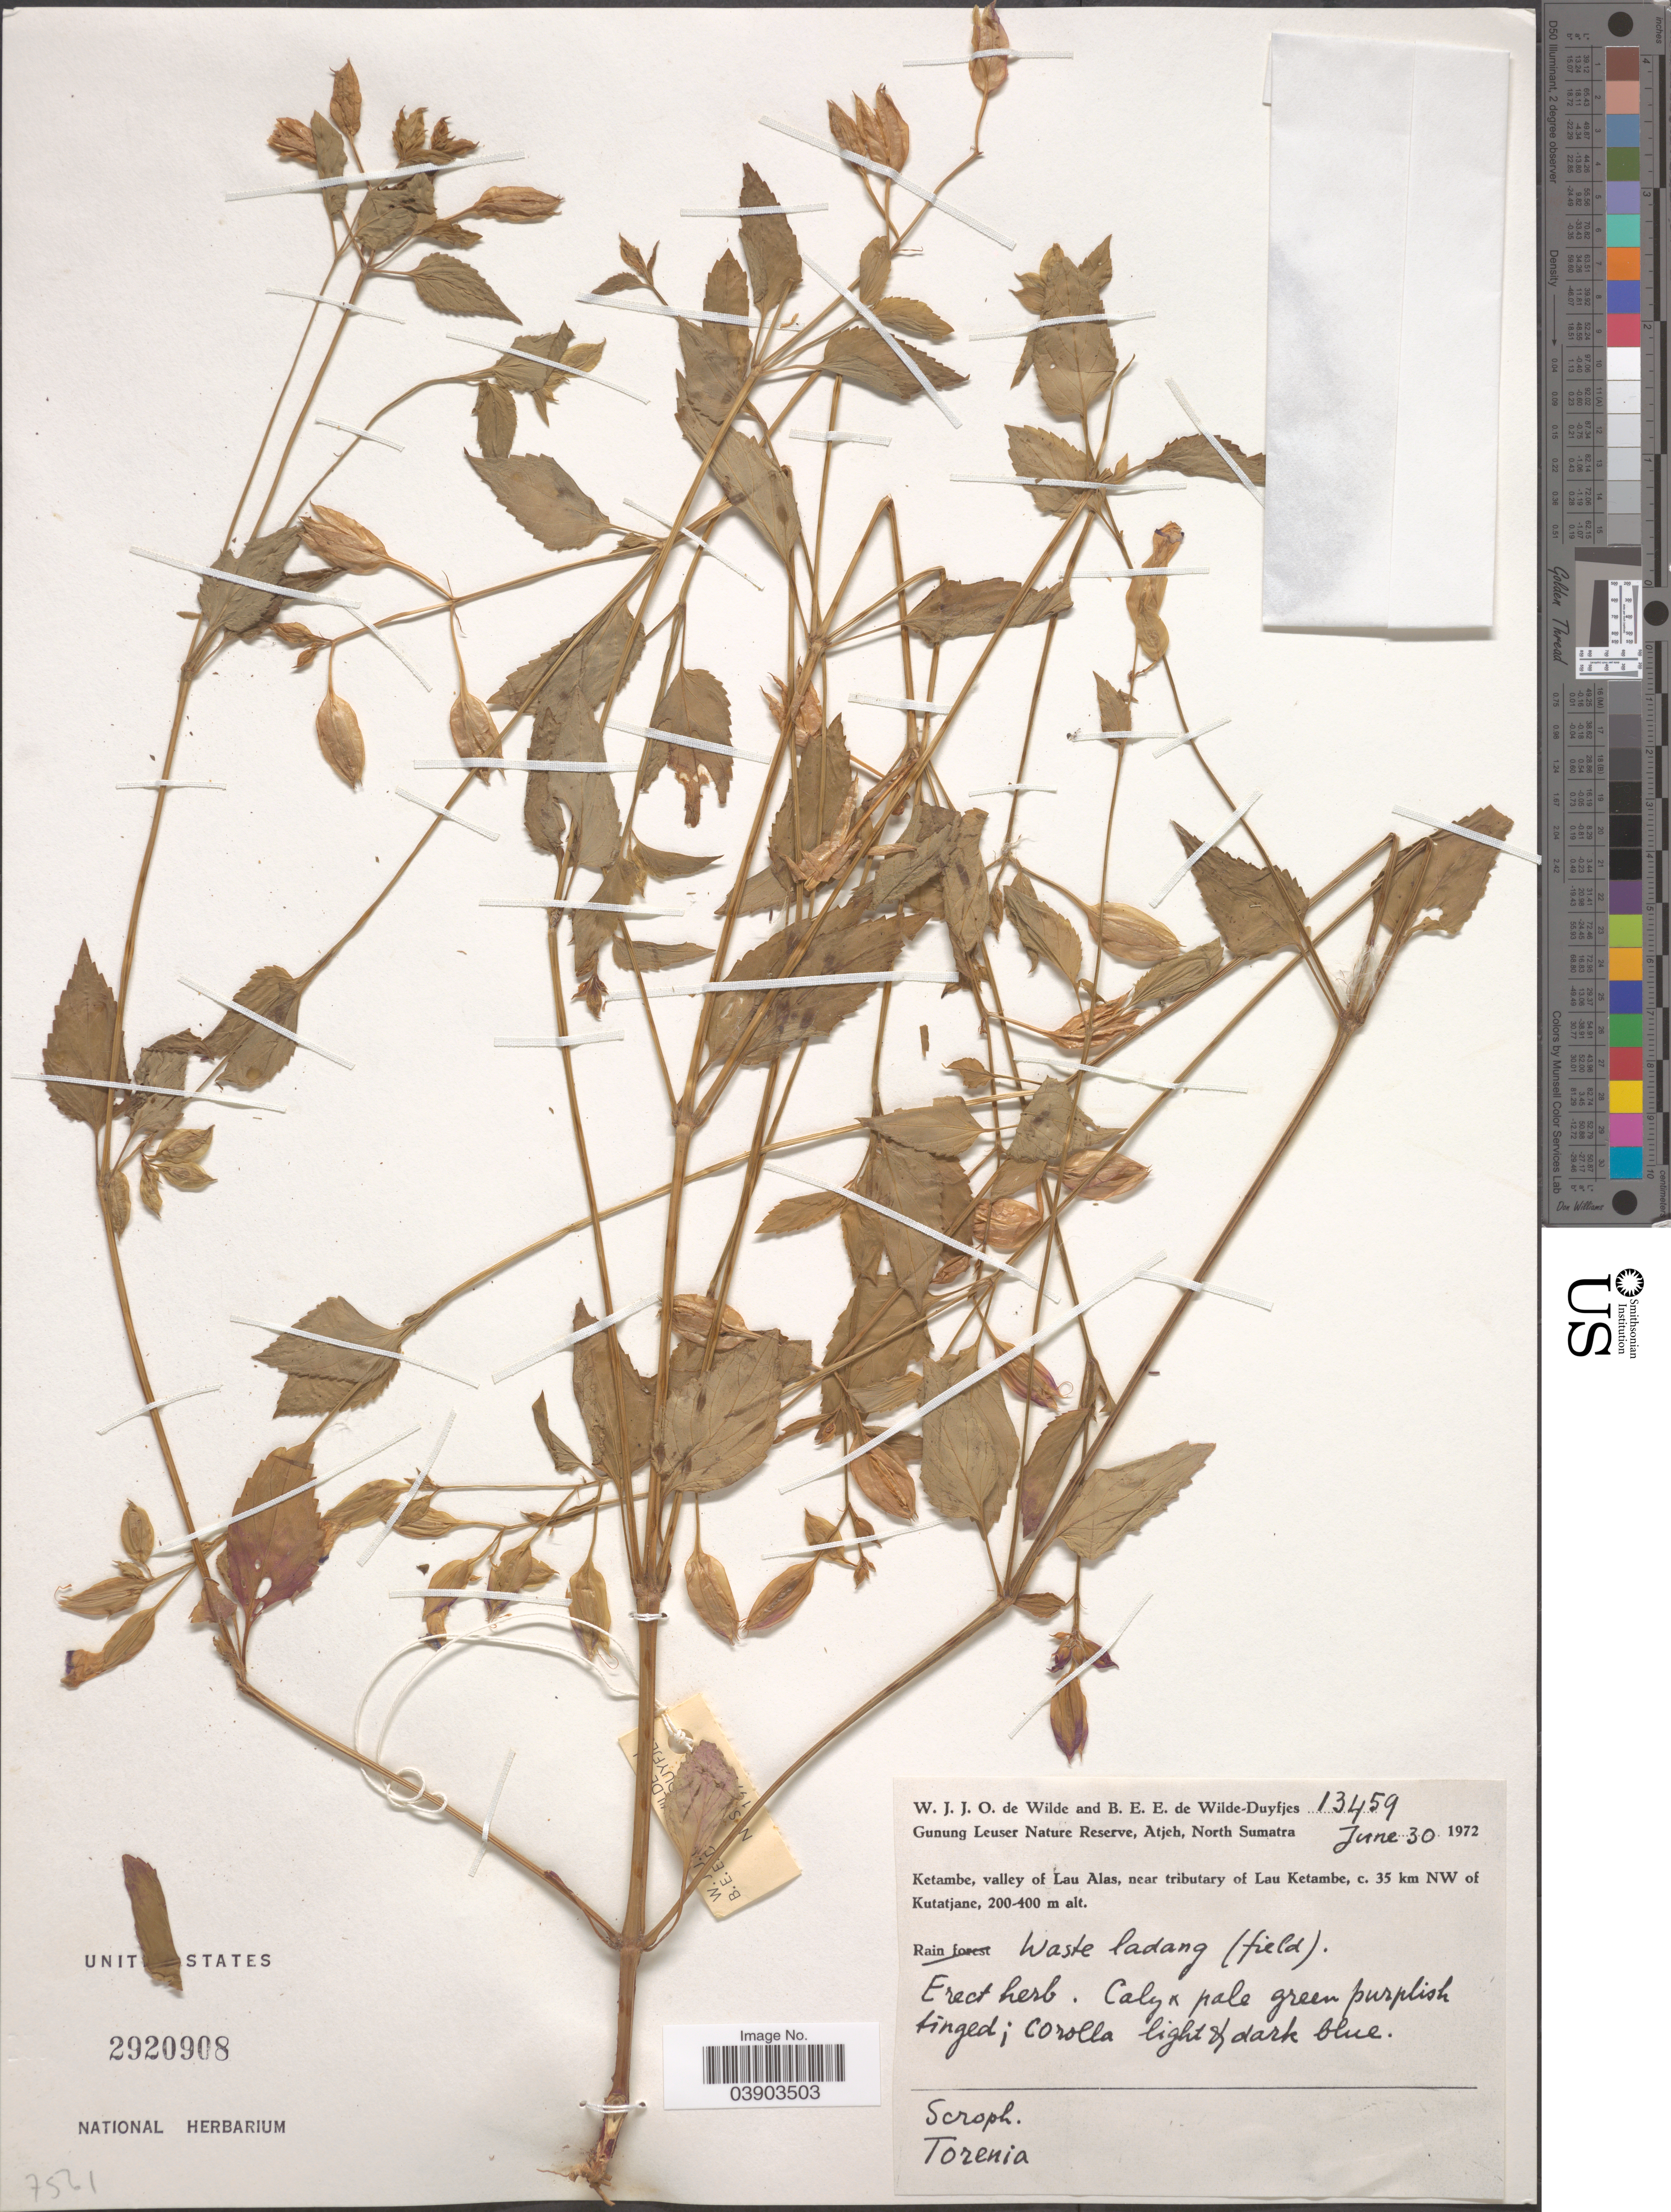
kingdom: Plantae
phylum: Tracheophyta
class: Magnoliopsida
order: Lamiales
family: Linderniaceae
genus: Torenia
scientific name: Torenia sp.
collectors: W. J. de Wilde & B. E. de Wilde-Duyfjes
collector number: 13459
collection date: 1972-06-30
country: Indonesia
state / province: Sumatra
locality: Gunung Leuser Nature Reserve, Atjeh, North Sumatra. Ketambe, valley of Lau Alas, near tributary of Lau Ketambe, c. 35 km NW of Kutatjane.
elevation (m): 200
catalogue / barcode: US 2920908